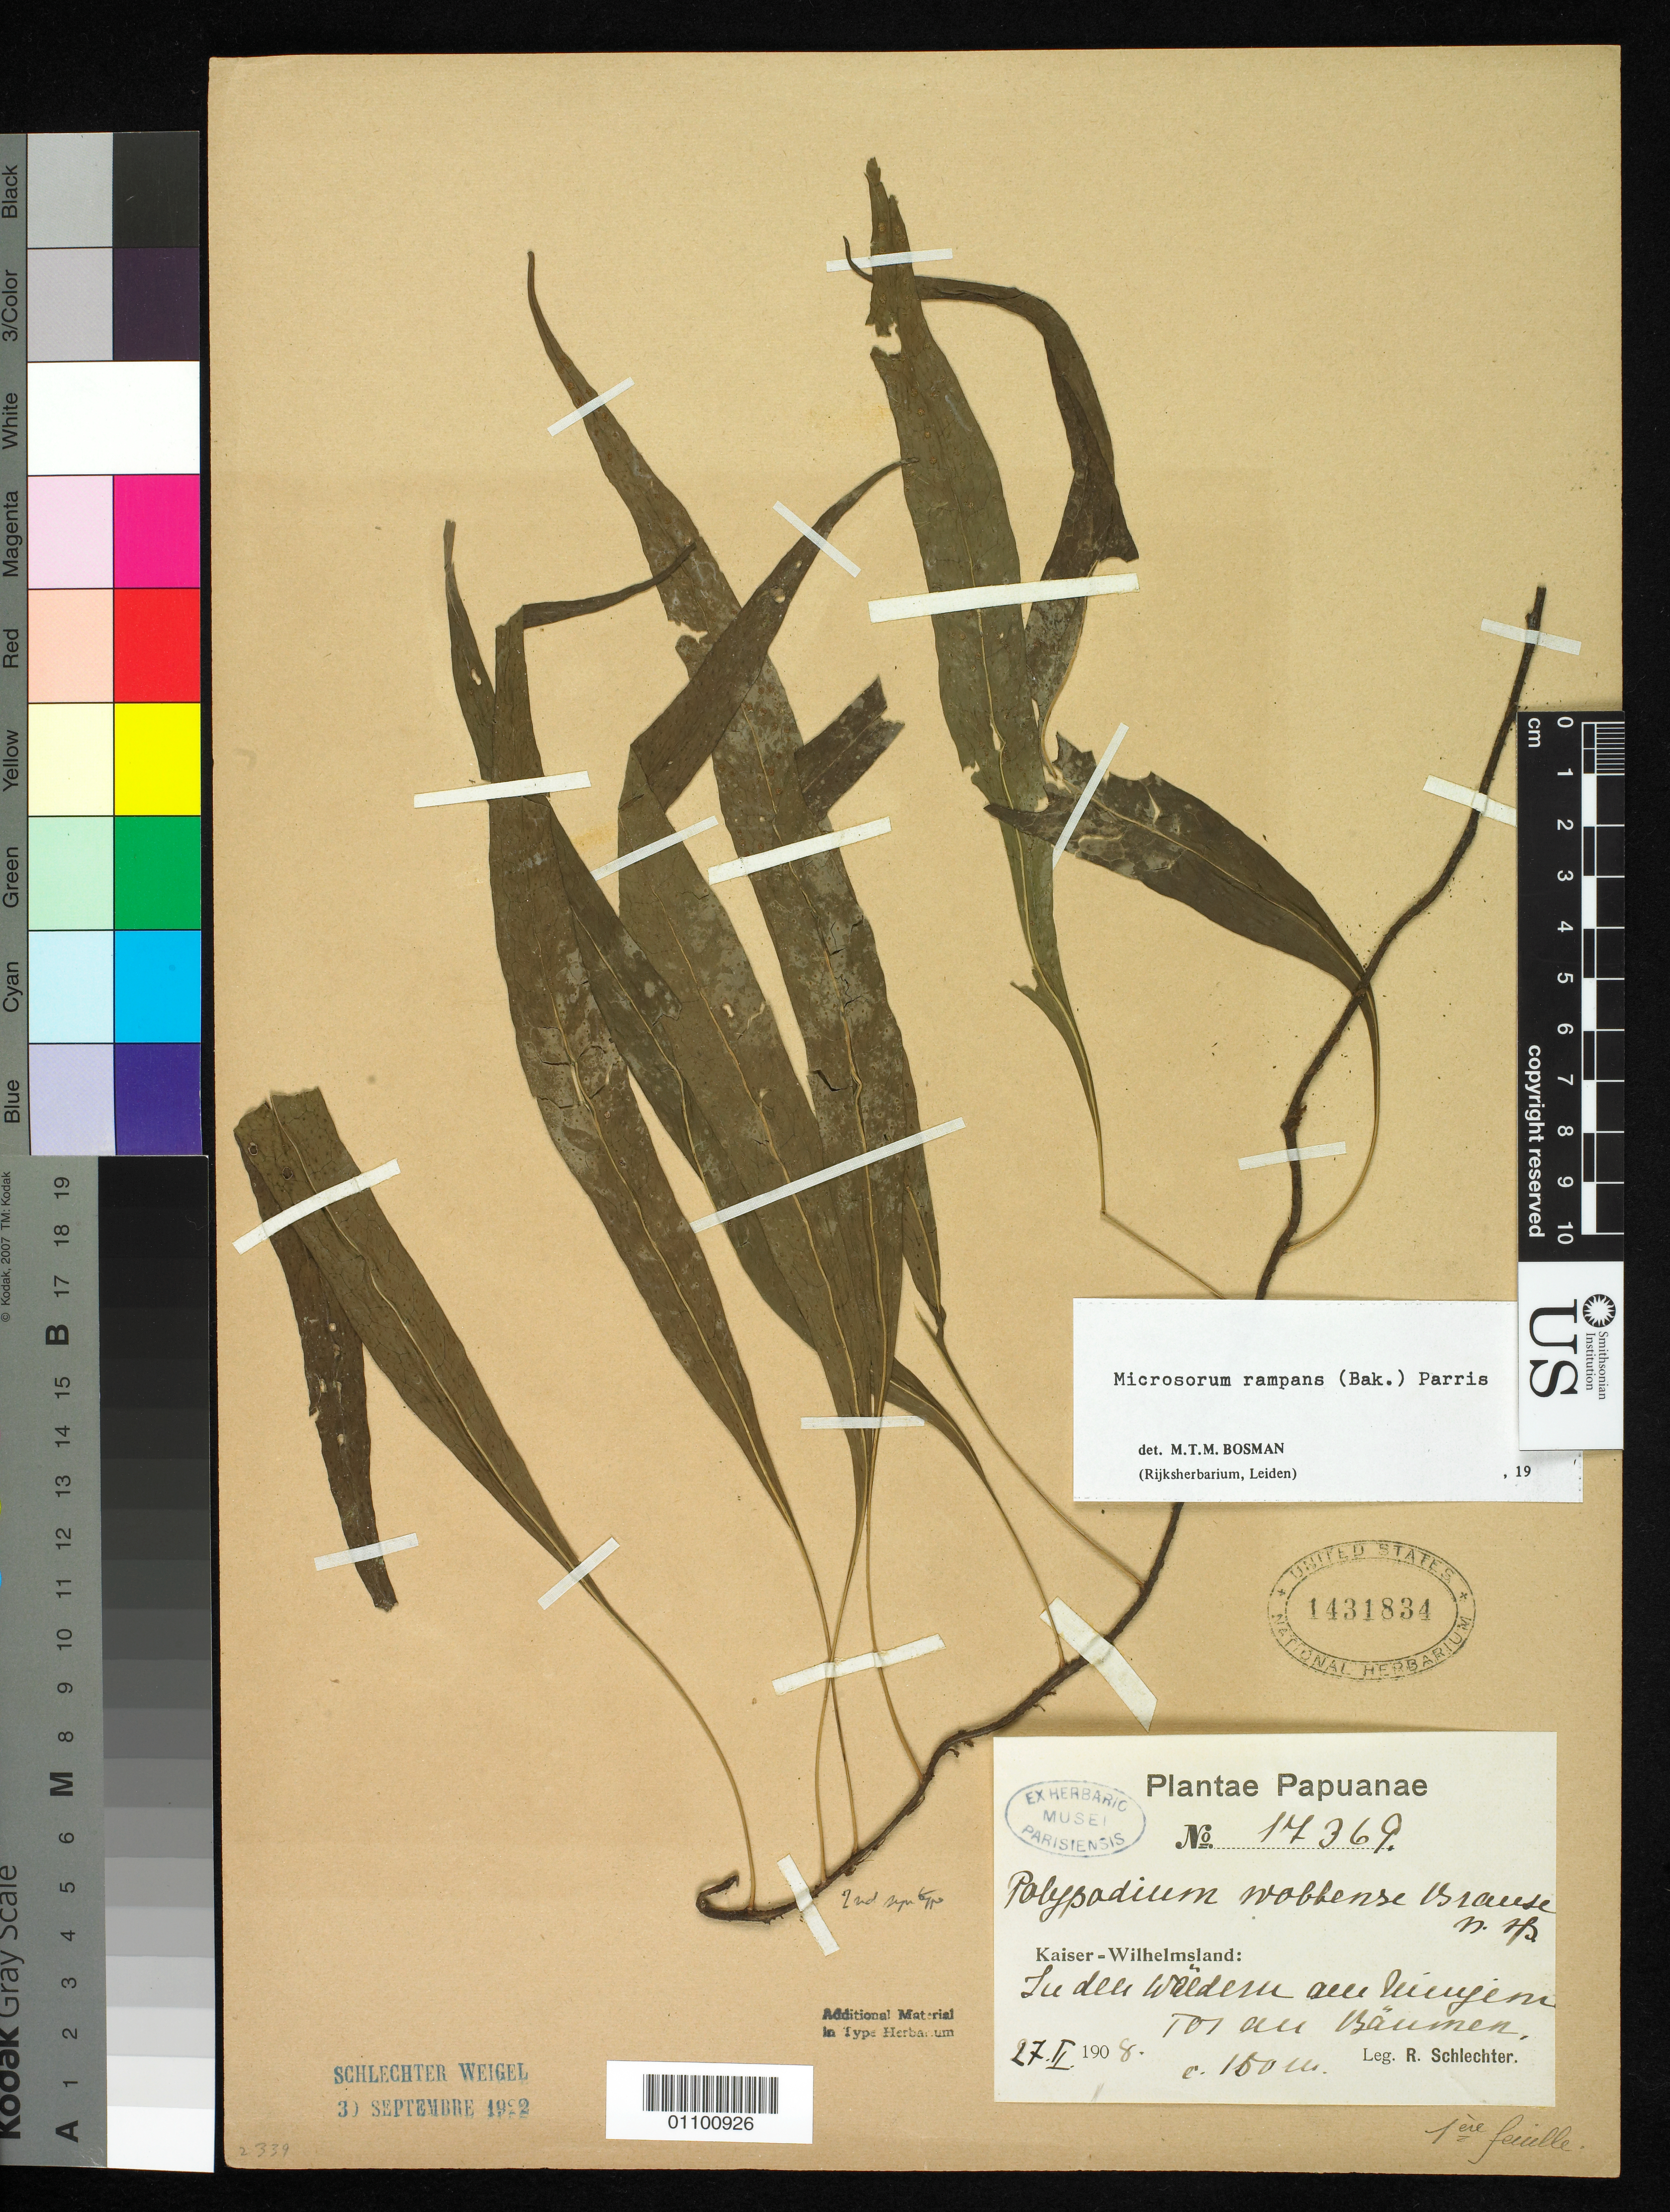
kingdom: Plantae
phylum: Tracheophyta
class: Polypodiopsida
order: Polypodiales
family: Polypodiaceae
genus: Polypodium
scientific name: Polypodium wobbense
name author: Brause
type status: Isosyntype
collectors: F. R. R. Schlechter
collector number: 17369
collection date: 1908-02-27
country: Papua New Guinea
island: New Guinea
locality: Kaiser-Wilhelmsland, Minjem-Thor.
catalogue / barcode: US 1431834